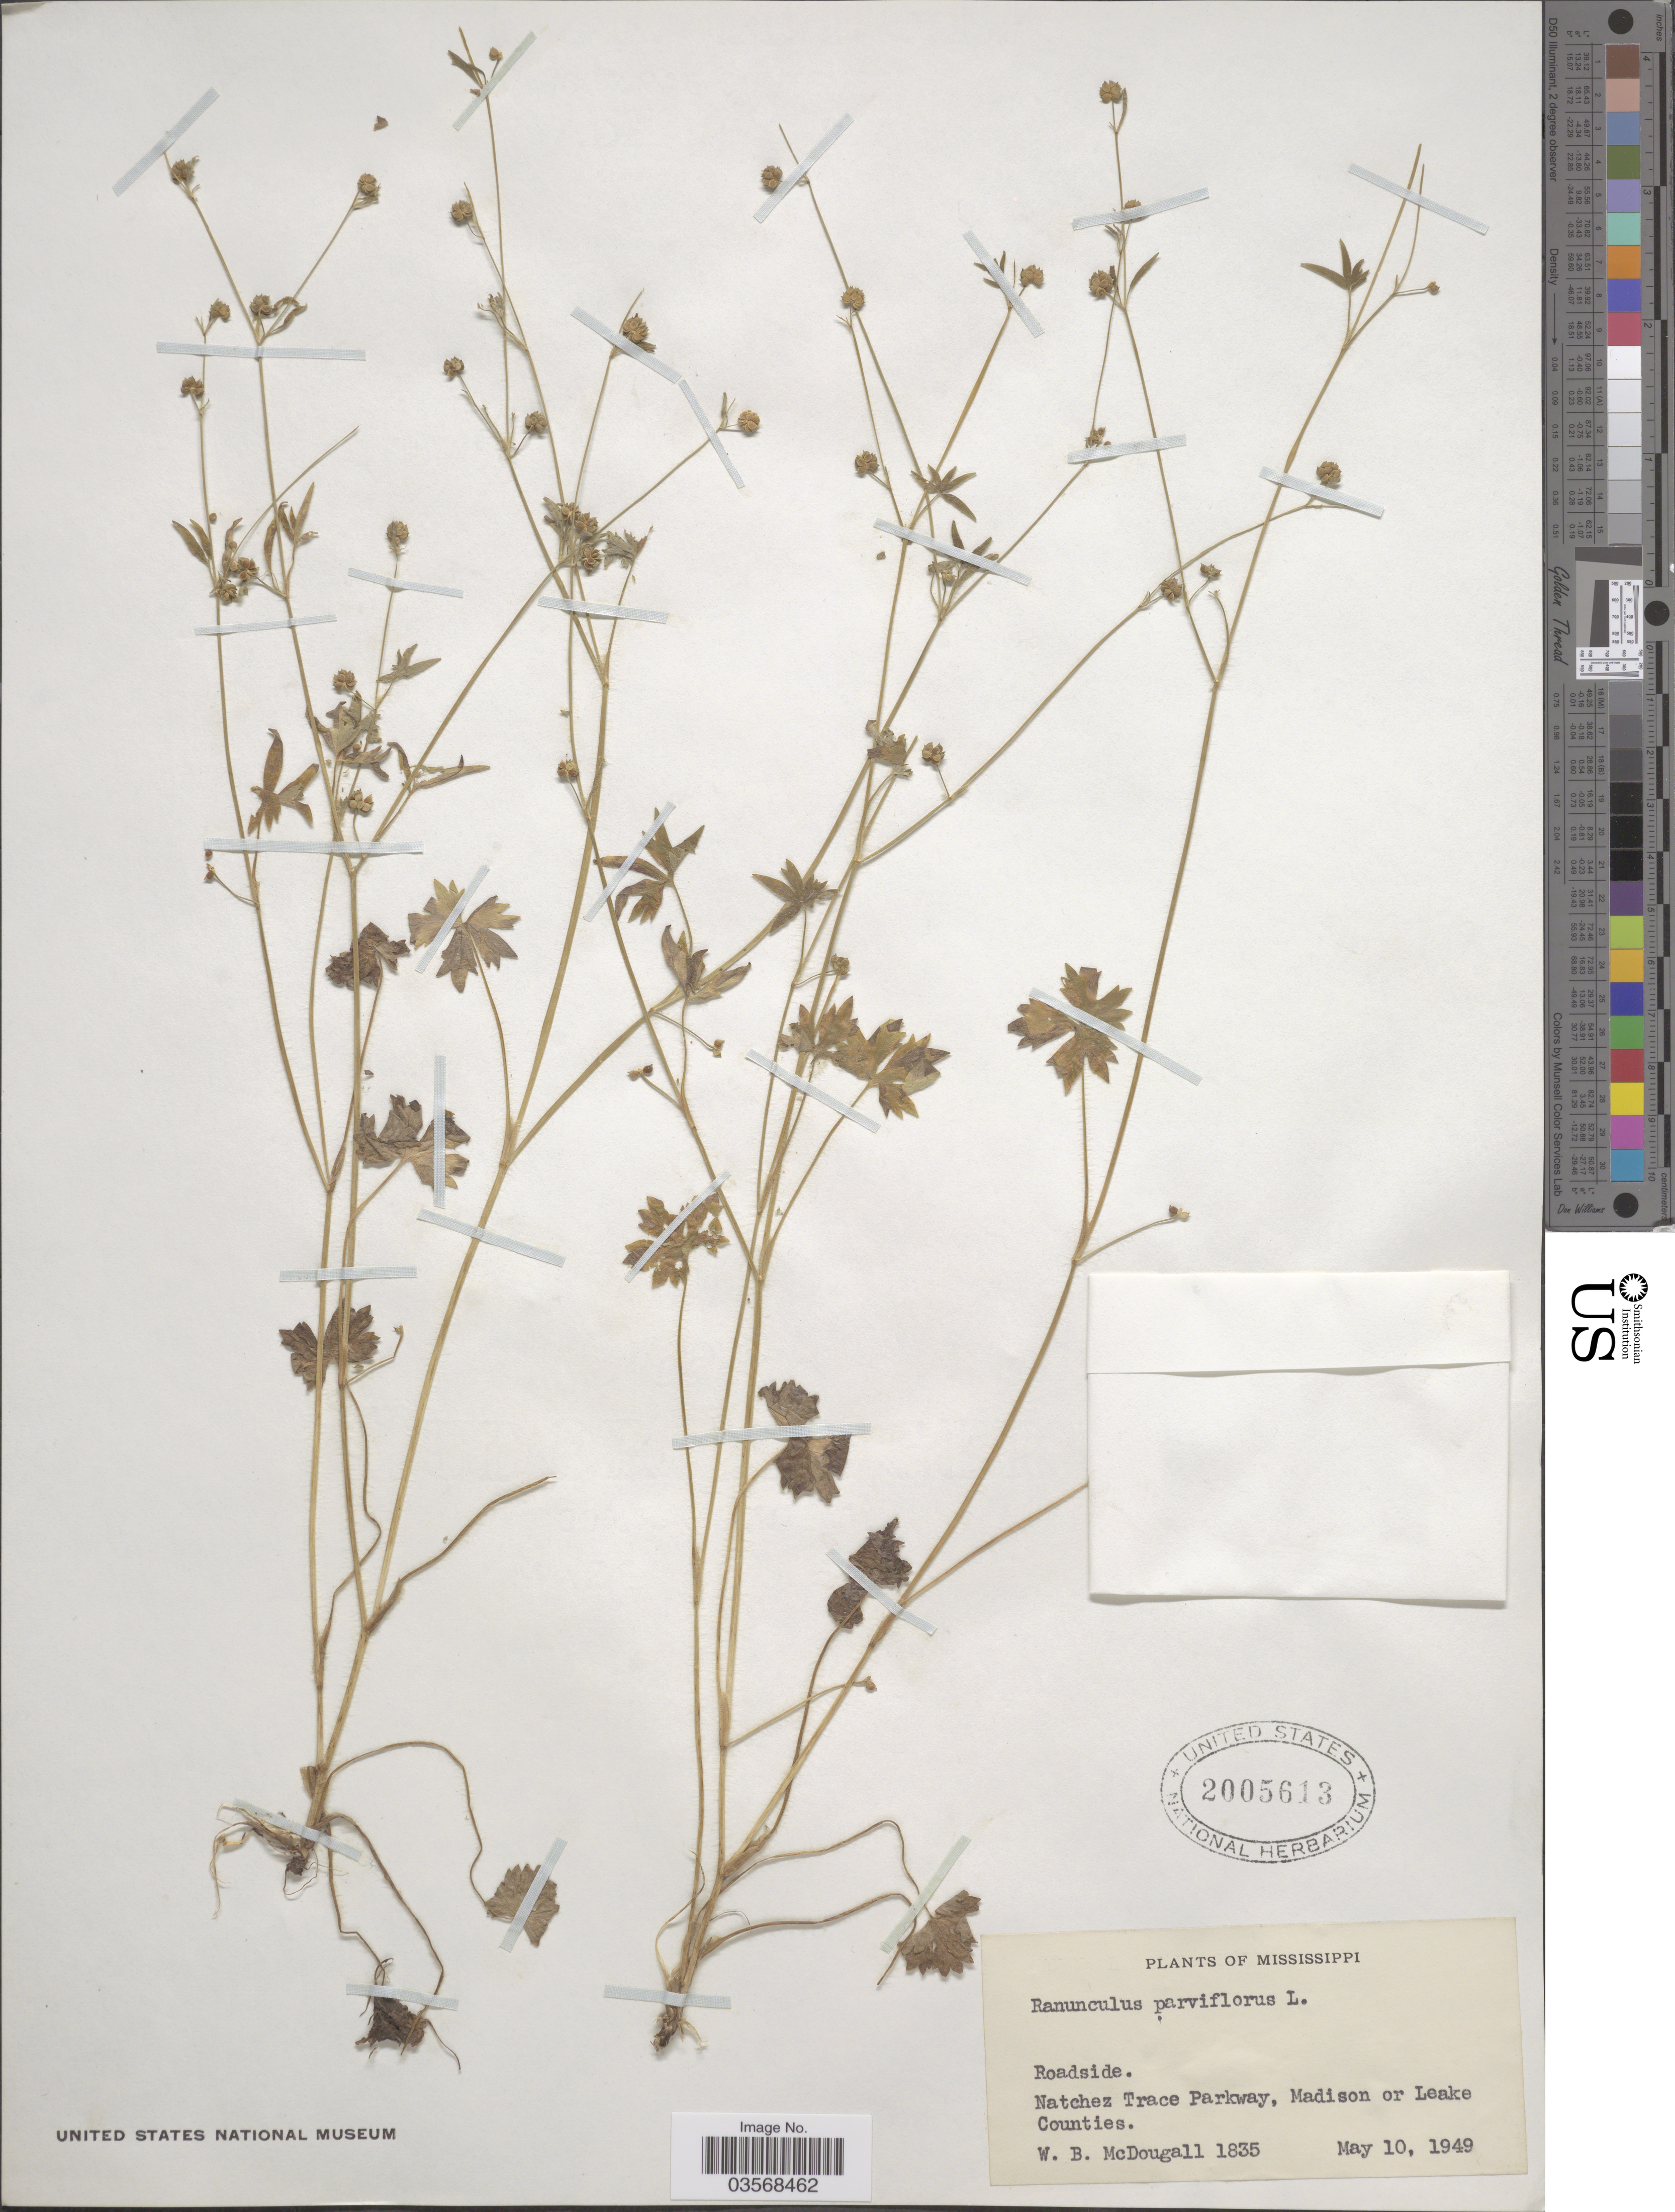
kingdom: Plantae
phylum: Tracheophyta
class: Magnoliopsida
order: Ranunculales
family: Ranunculaceae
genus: Ranunculus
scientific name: Ranunculus parviflorus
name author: L.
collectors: W. B. McDougall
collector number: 1835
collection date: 1949-05-10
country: United States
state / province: Mississippi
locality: Natchez Trace Parkway, Madison or Leake Counties.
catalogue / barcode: US 2005613